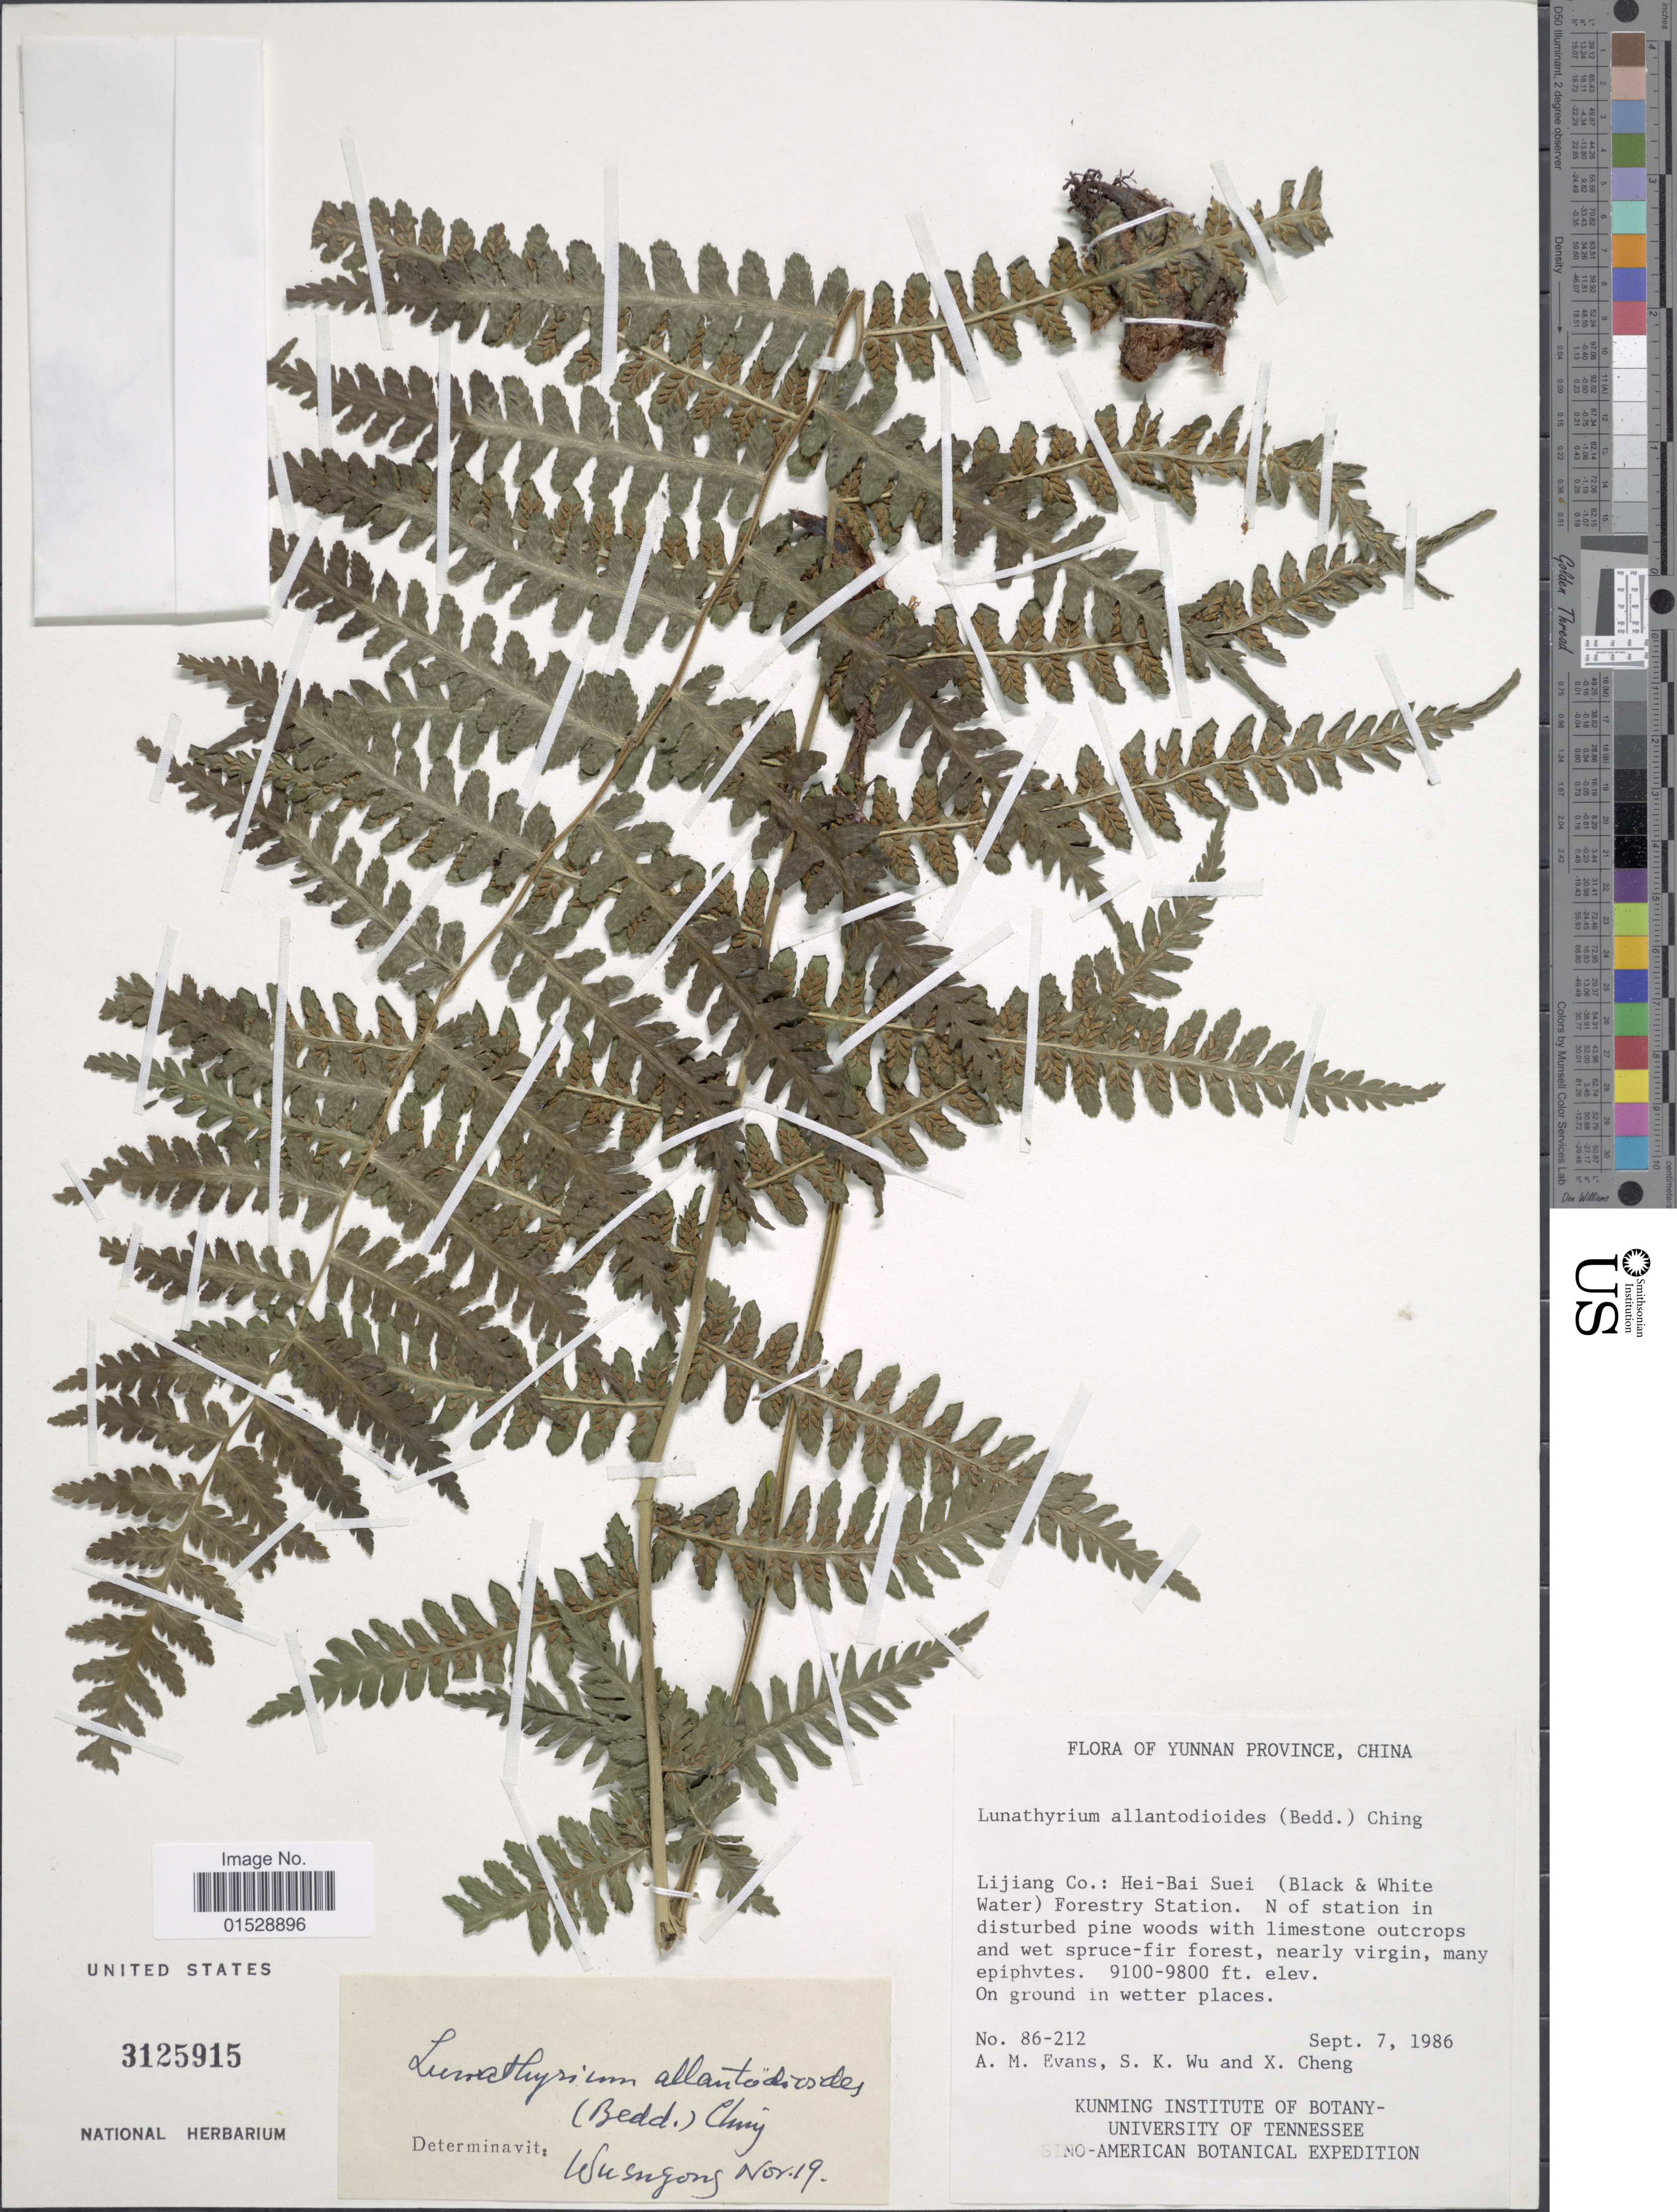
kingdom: Plantae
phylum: Tracheophyta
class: Polypodiopsida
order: Polypodiales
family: Athyriaceae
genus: Deparia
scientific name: Deparia allantodioides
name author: (Bedd.) M. Kato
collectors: A. M. Evans, S. K. Wu & X. Cheng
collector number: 86-212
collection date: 1986-09-07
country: China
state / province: Yunnan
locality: Yunnan Province, Lijiang Co.: Hei-Bai Suei (Black and White Water) Forestry Station, N of station in disturbed pine woods with limestone outcrops and wet spruce-fir forest, nearly virgin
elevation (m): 2774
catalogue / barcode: US 3125915